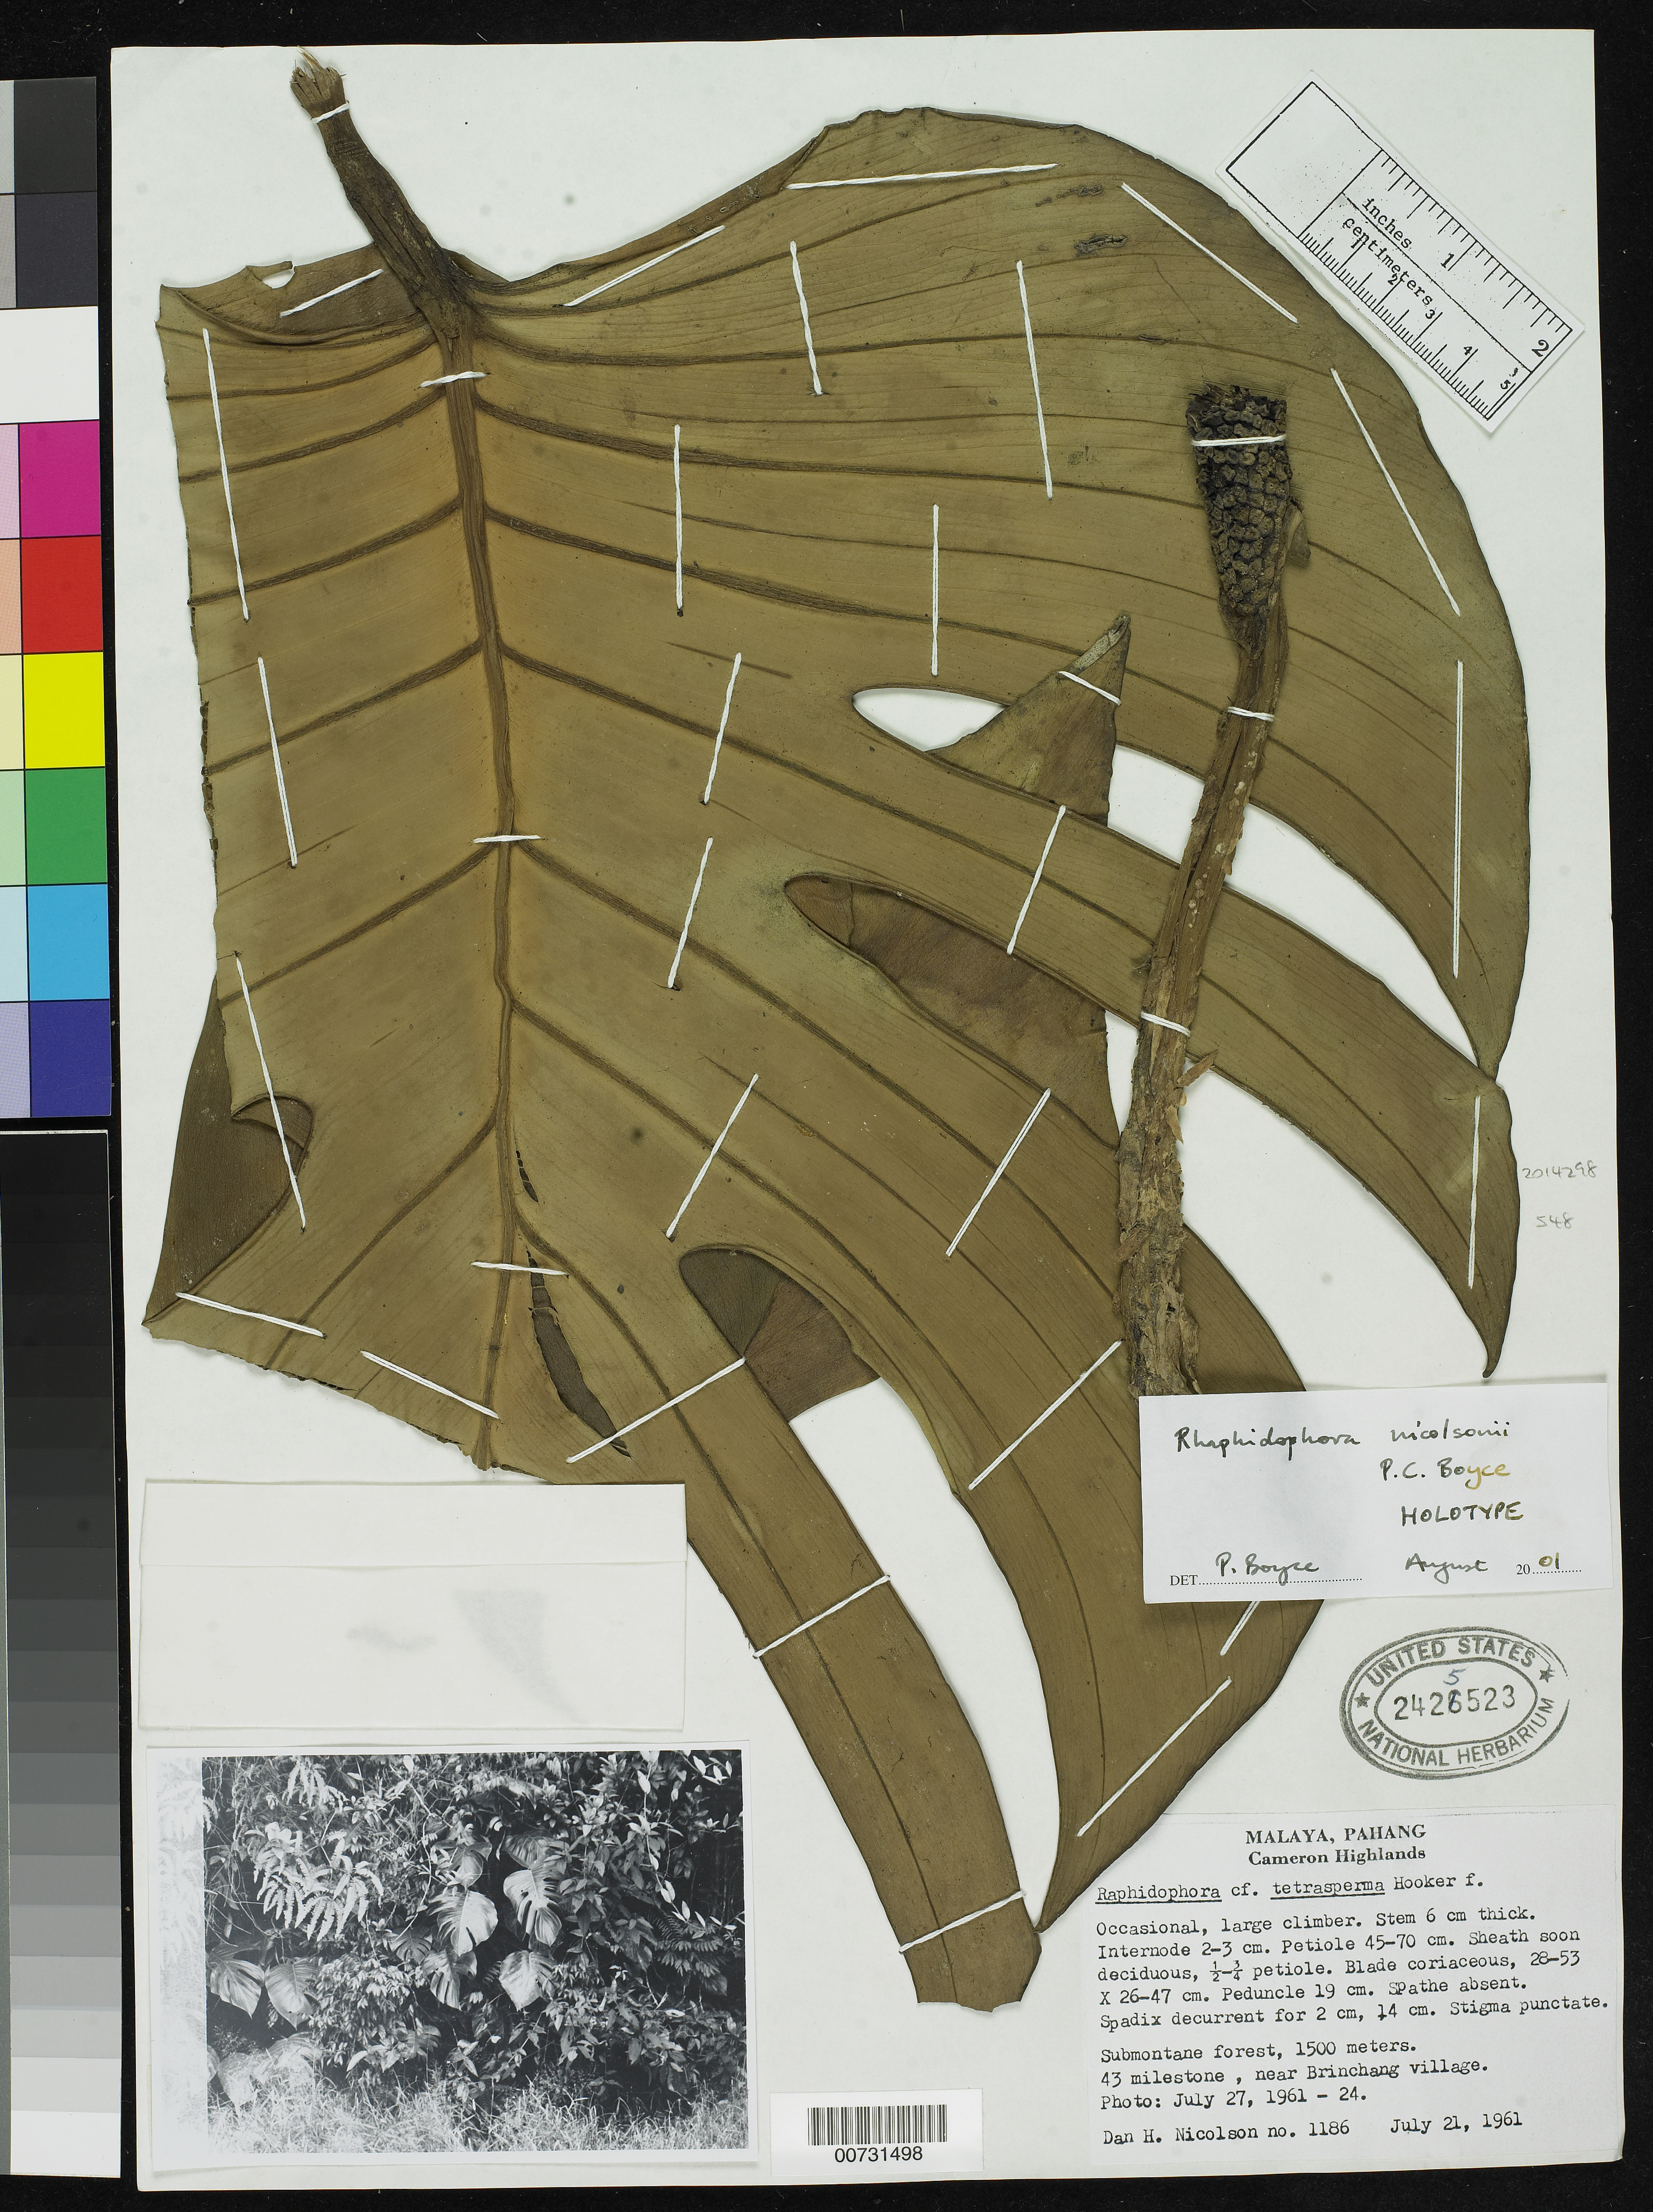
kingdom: Plantae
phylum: Tracheophyta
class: Liliopsida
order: Alismatales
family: Araceae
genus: Rhaphidophora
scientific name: Rhaphidophora nicolsonii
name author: P.C. Boyce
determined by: Boyce, Peter C., (K)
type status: Holotype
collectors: D. H. Nicolson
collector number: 1186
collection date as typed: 21 Jul 1961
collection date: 1961-07-21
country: Malaysia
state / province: Pahang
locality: Malaya, Pahang. Cameron Highlands. 43 milestone, near Brinchang village.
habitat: Submontane forest.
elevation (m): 1500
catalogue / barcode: US 2425523